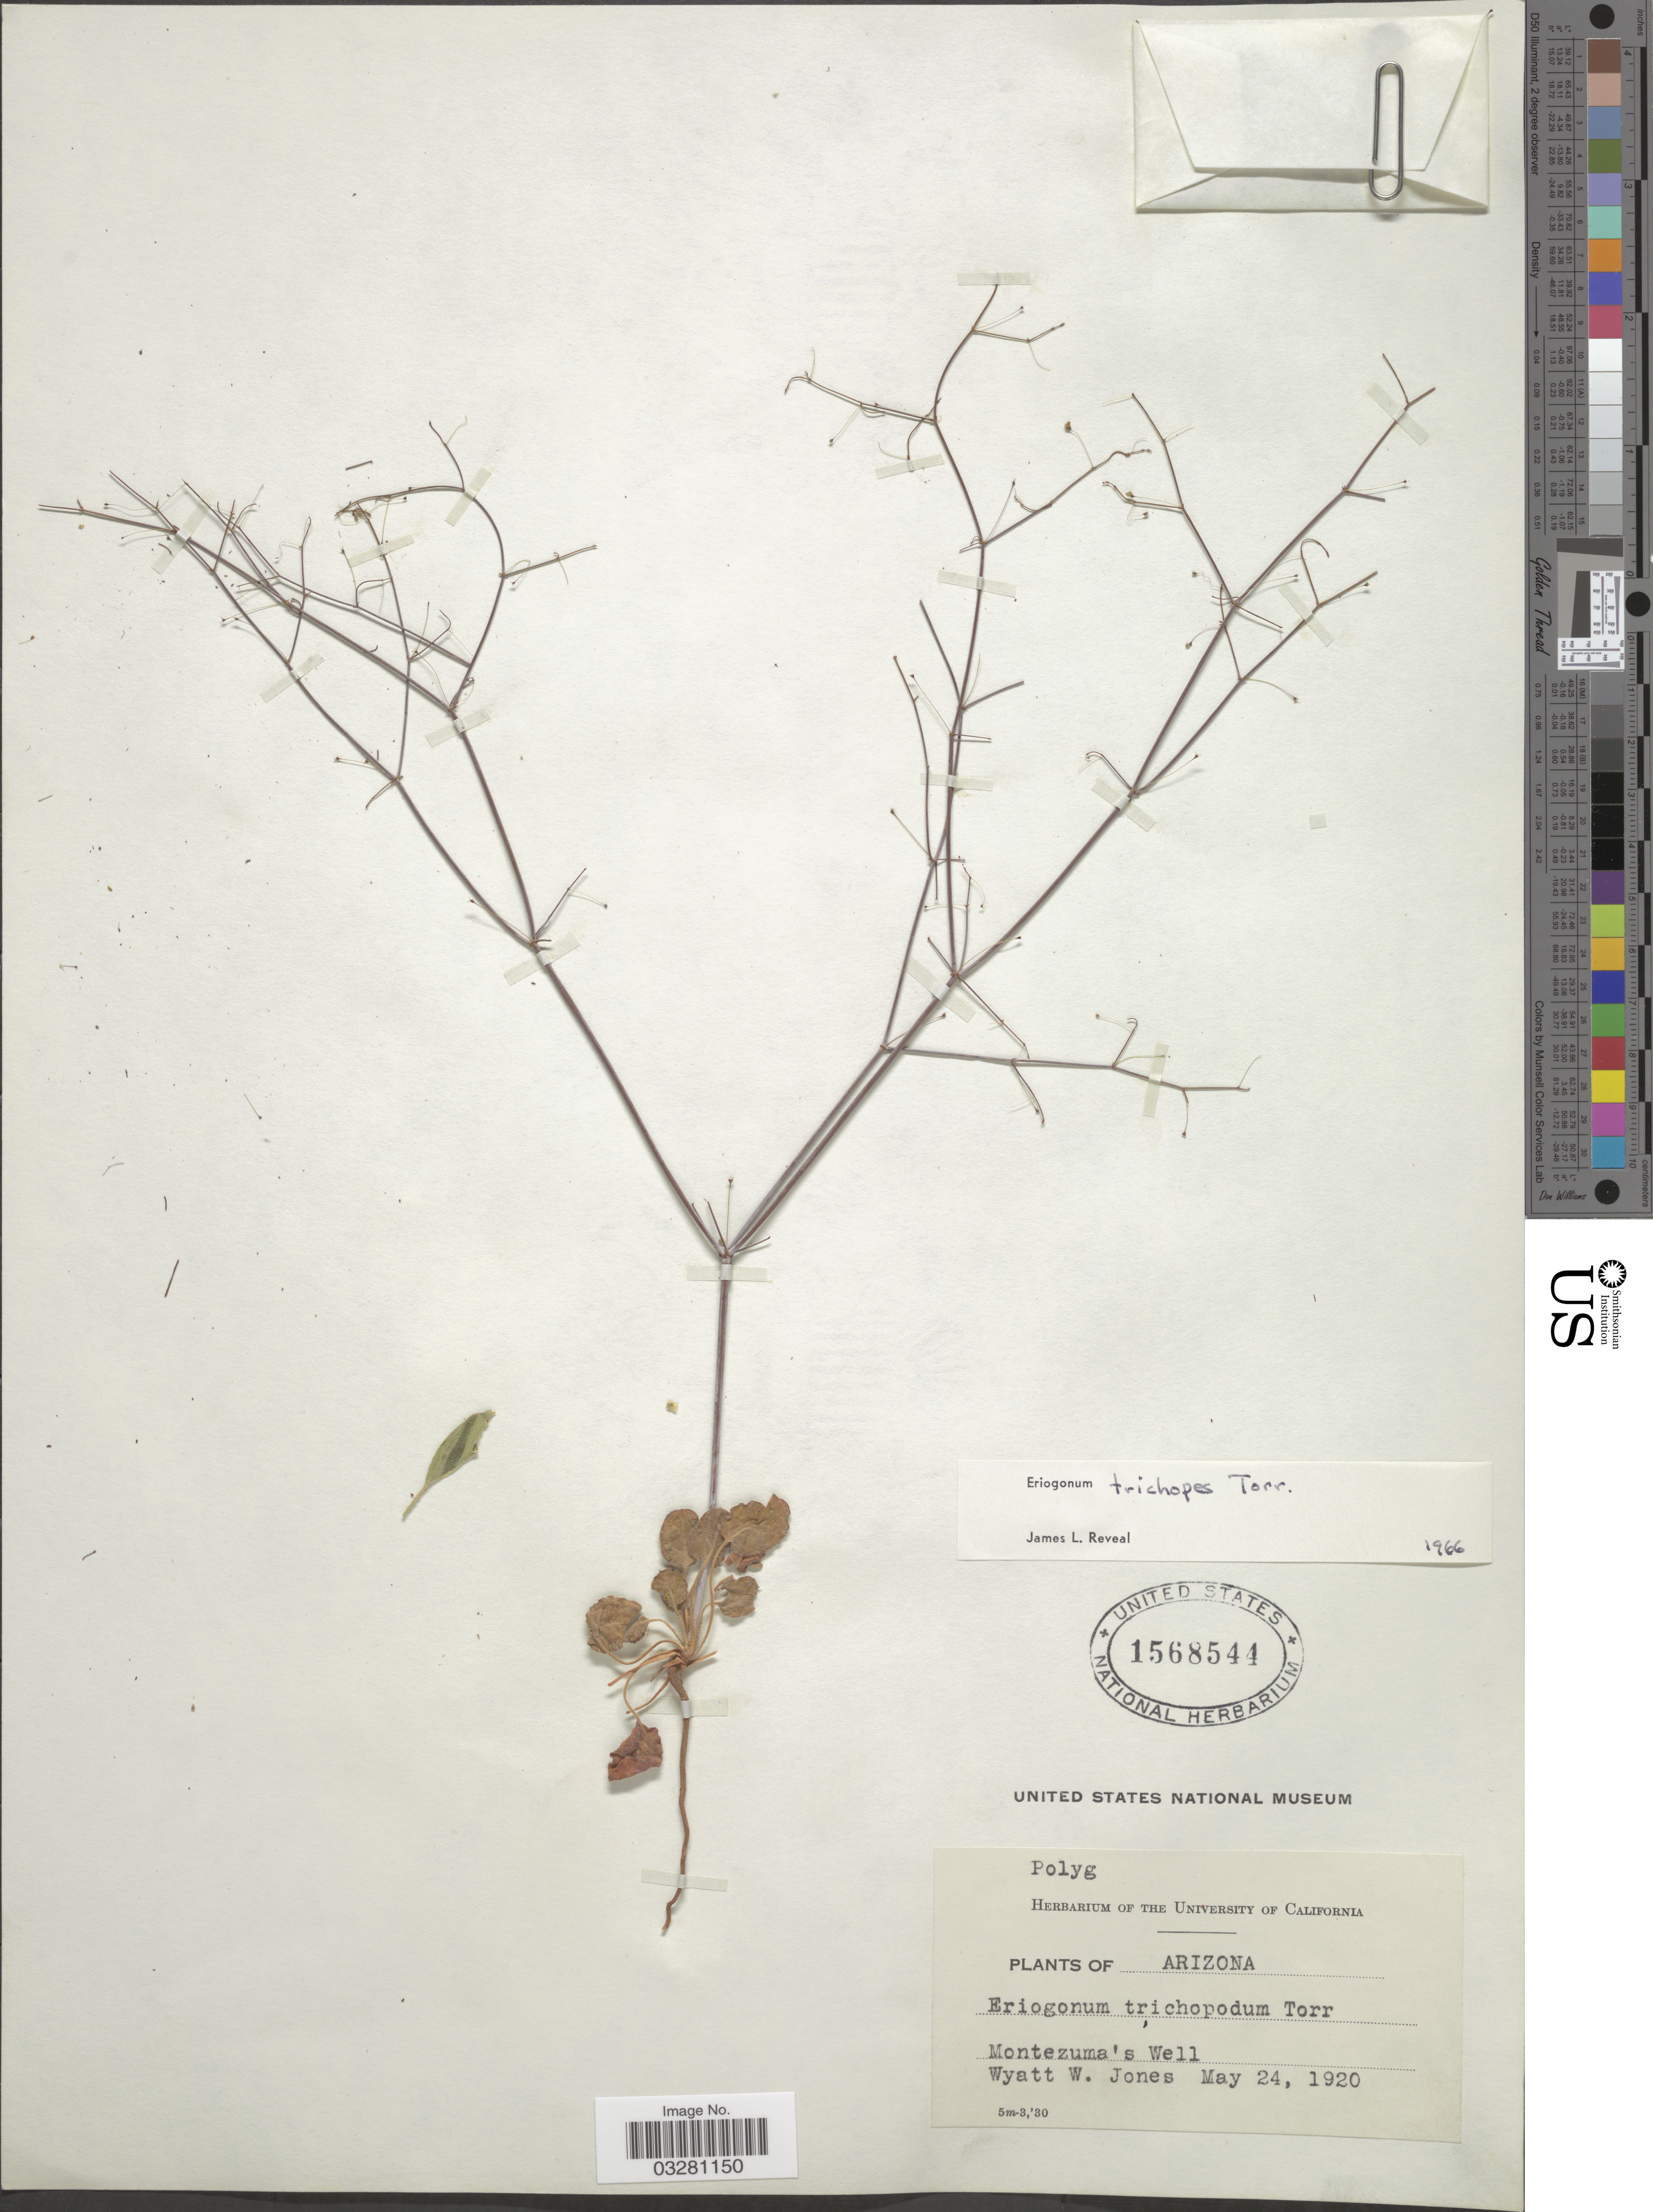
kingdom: Plantae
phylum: Tracheophyta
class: Magnoliopsida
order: Caryophyllales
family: Polygonaceae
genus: Eriogonum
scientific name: Eriogonum trichopes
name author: Torr.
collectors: W. W. Jones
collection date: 1920-05-24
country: United States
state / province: Arizona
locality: Montezuma's Well.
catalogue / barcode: US 1568544